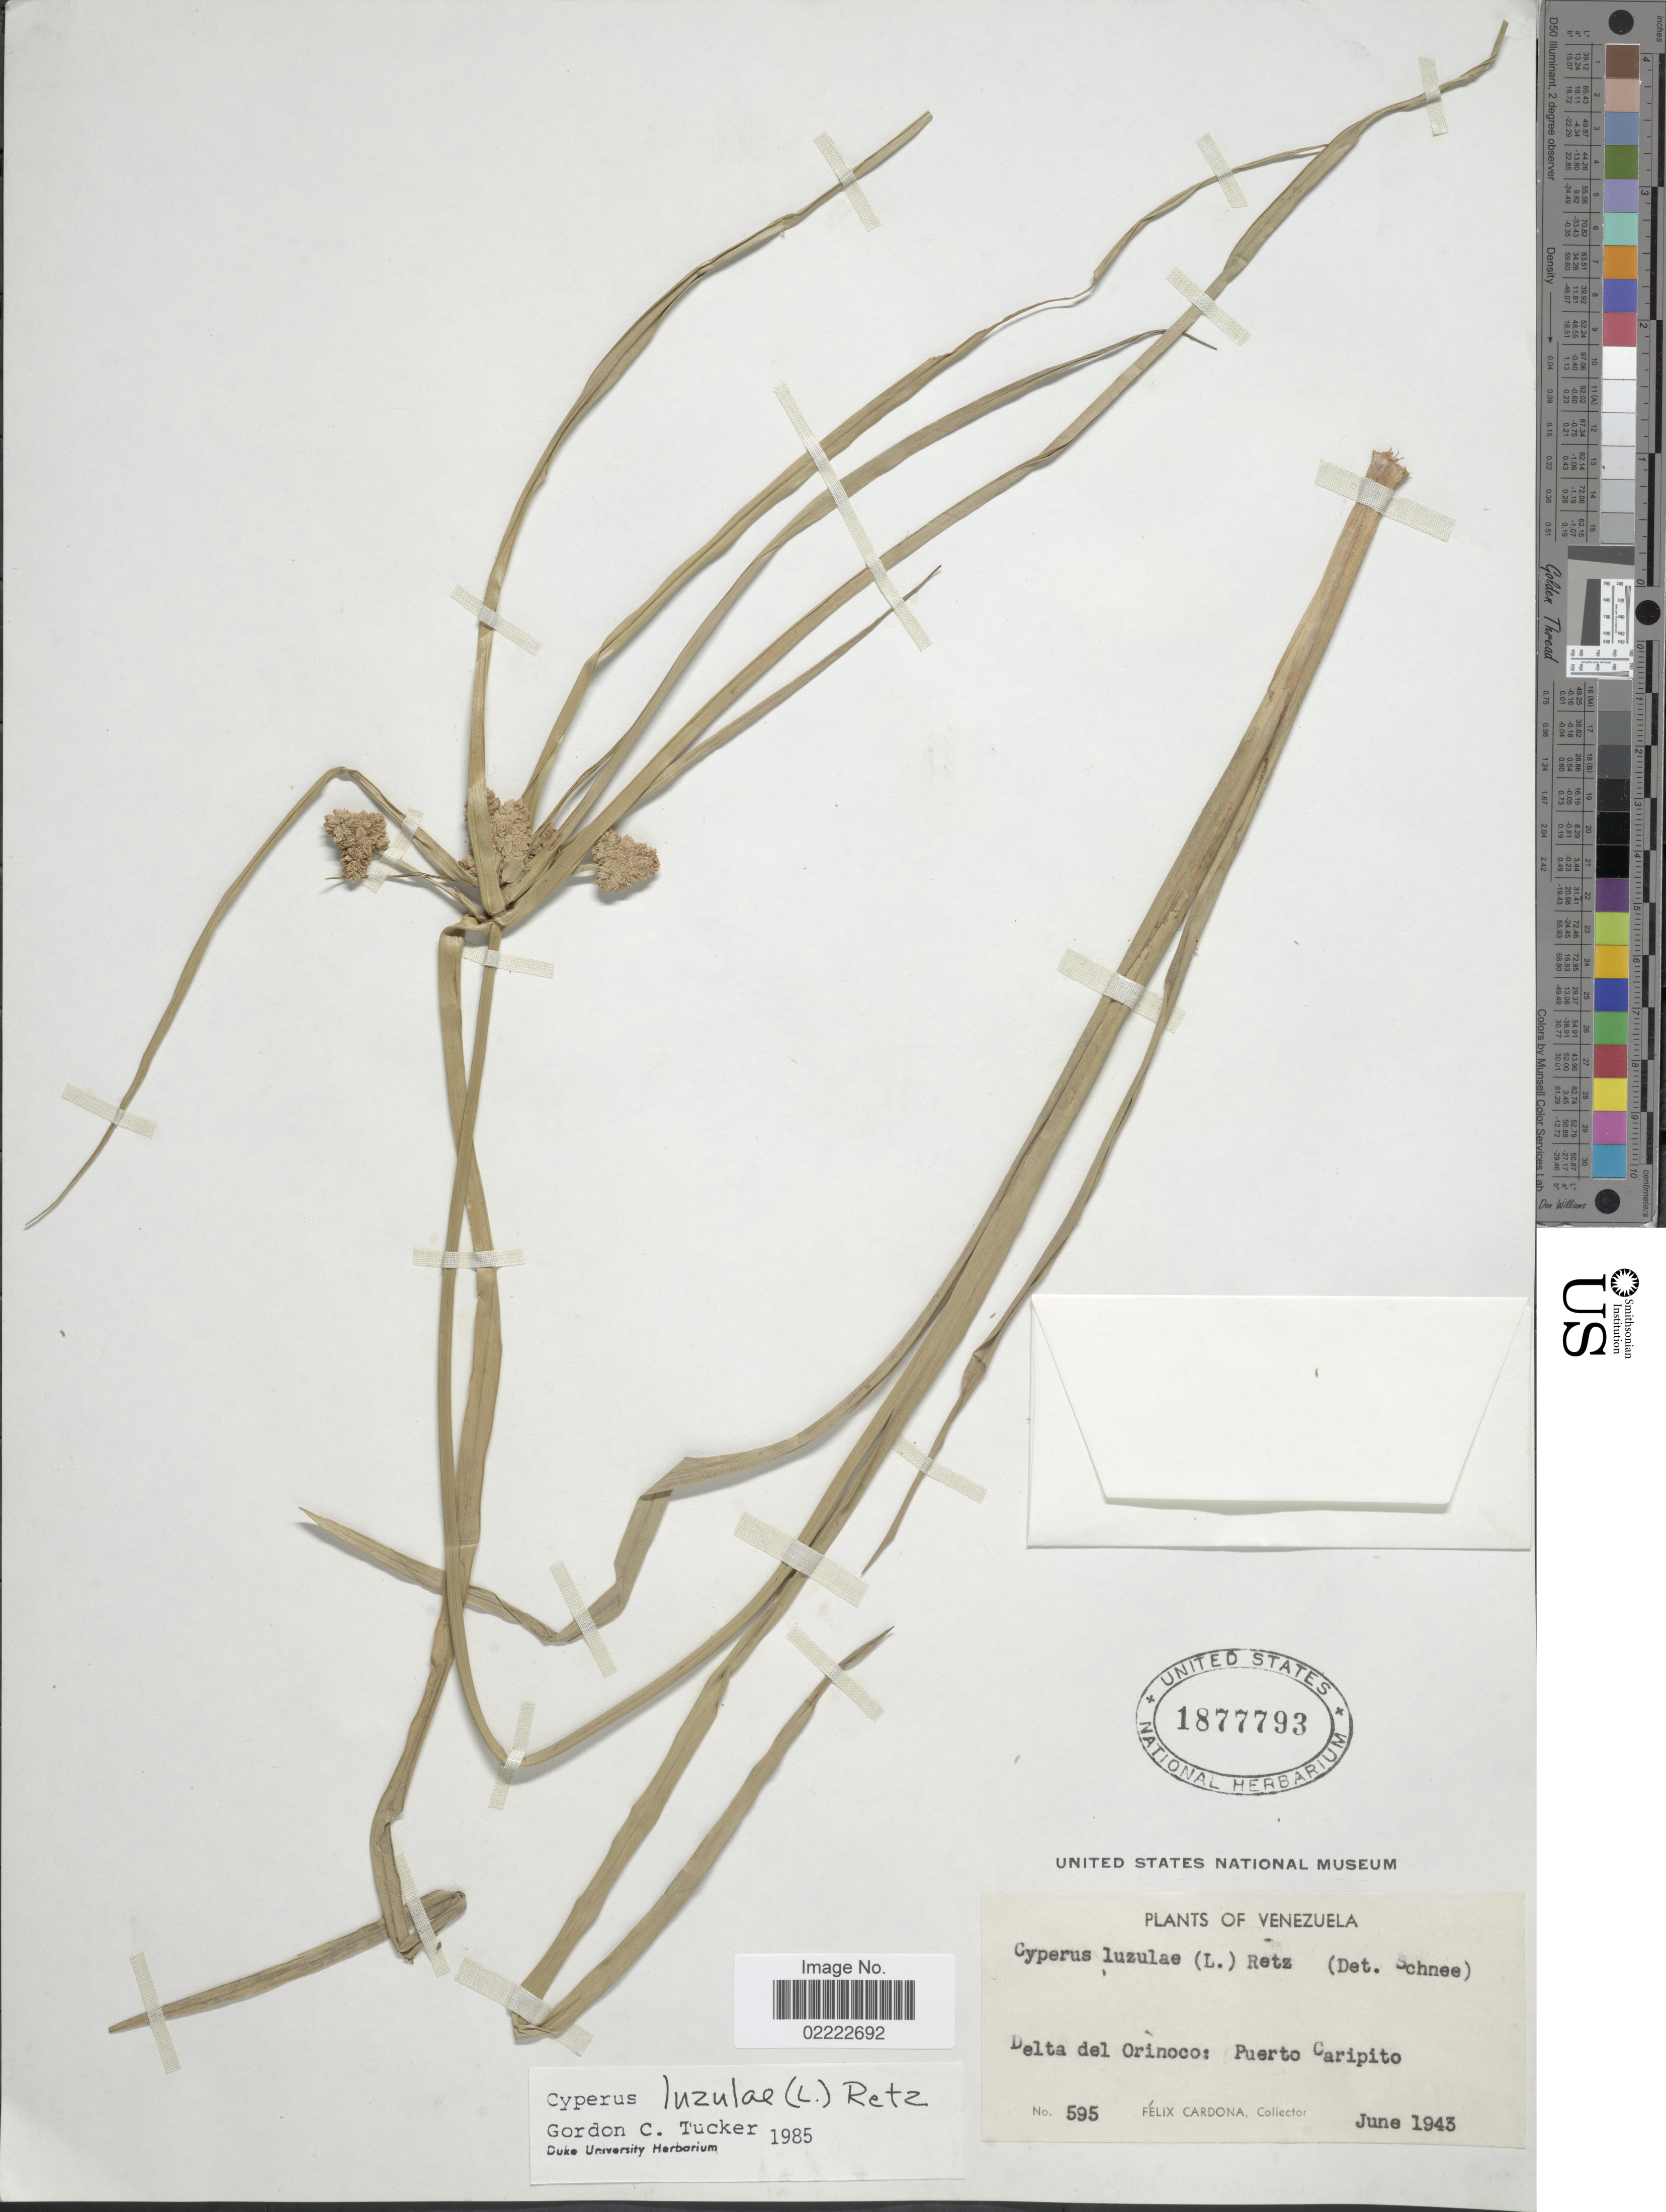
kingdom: Plantae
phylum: Tracheophyta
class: Liliopsida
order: Poales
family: Cyperaceae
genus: Cyperus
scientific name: Cyperus luzulae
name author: (L.) Rottb. ex Retz.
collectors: F. Cardona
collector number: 595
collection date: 1943-06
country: Venezuela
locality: Delta del Orinoco: Puerto Caripito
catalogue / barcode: US 1877793